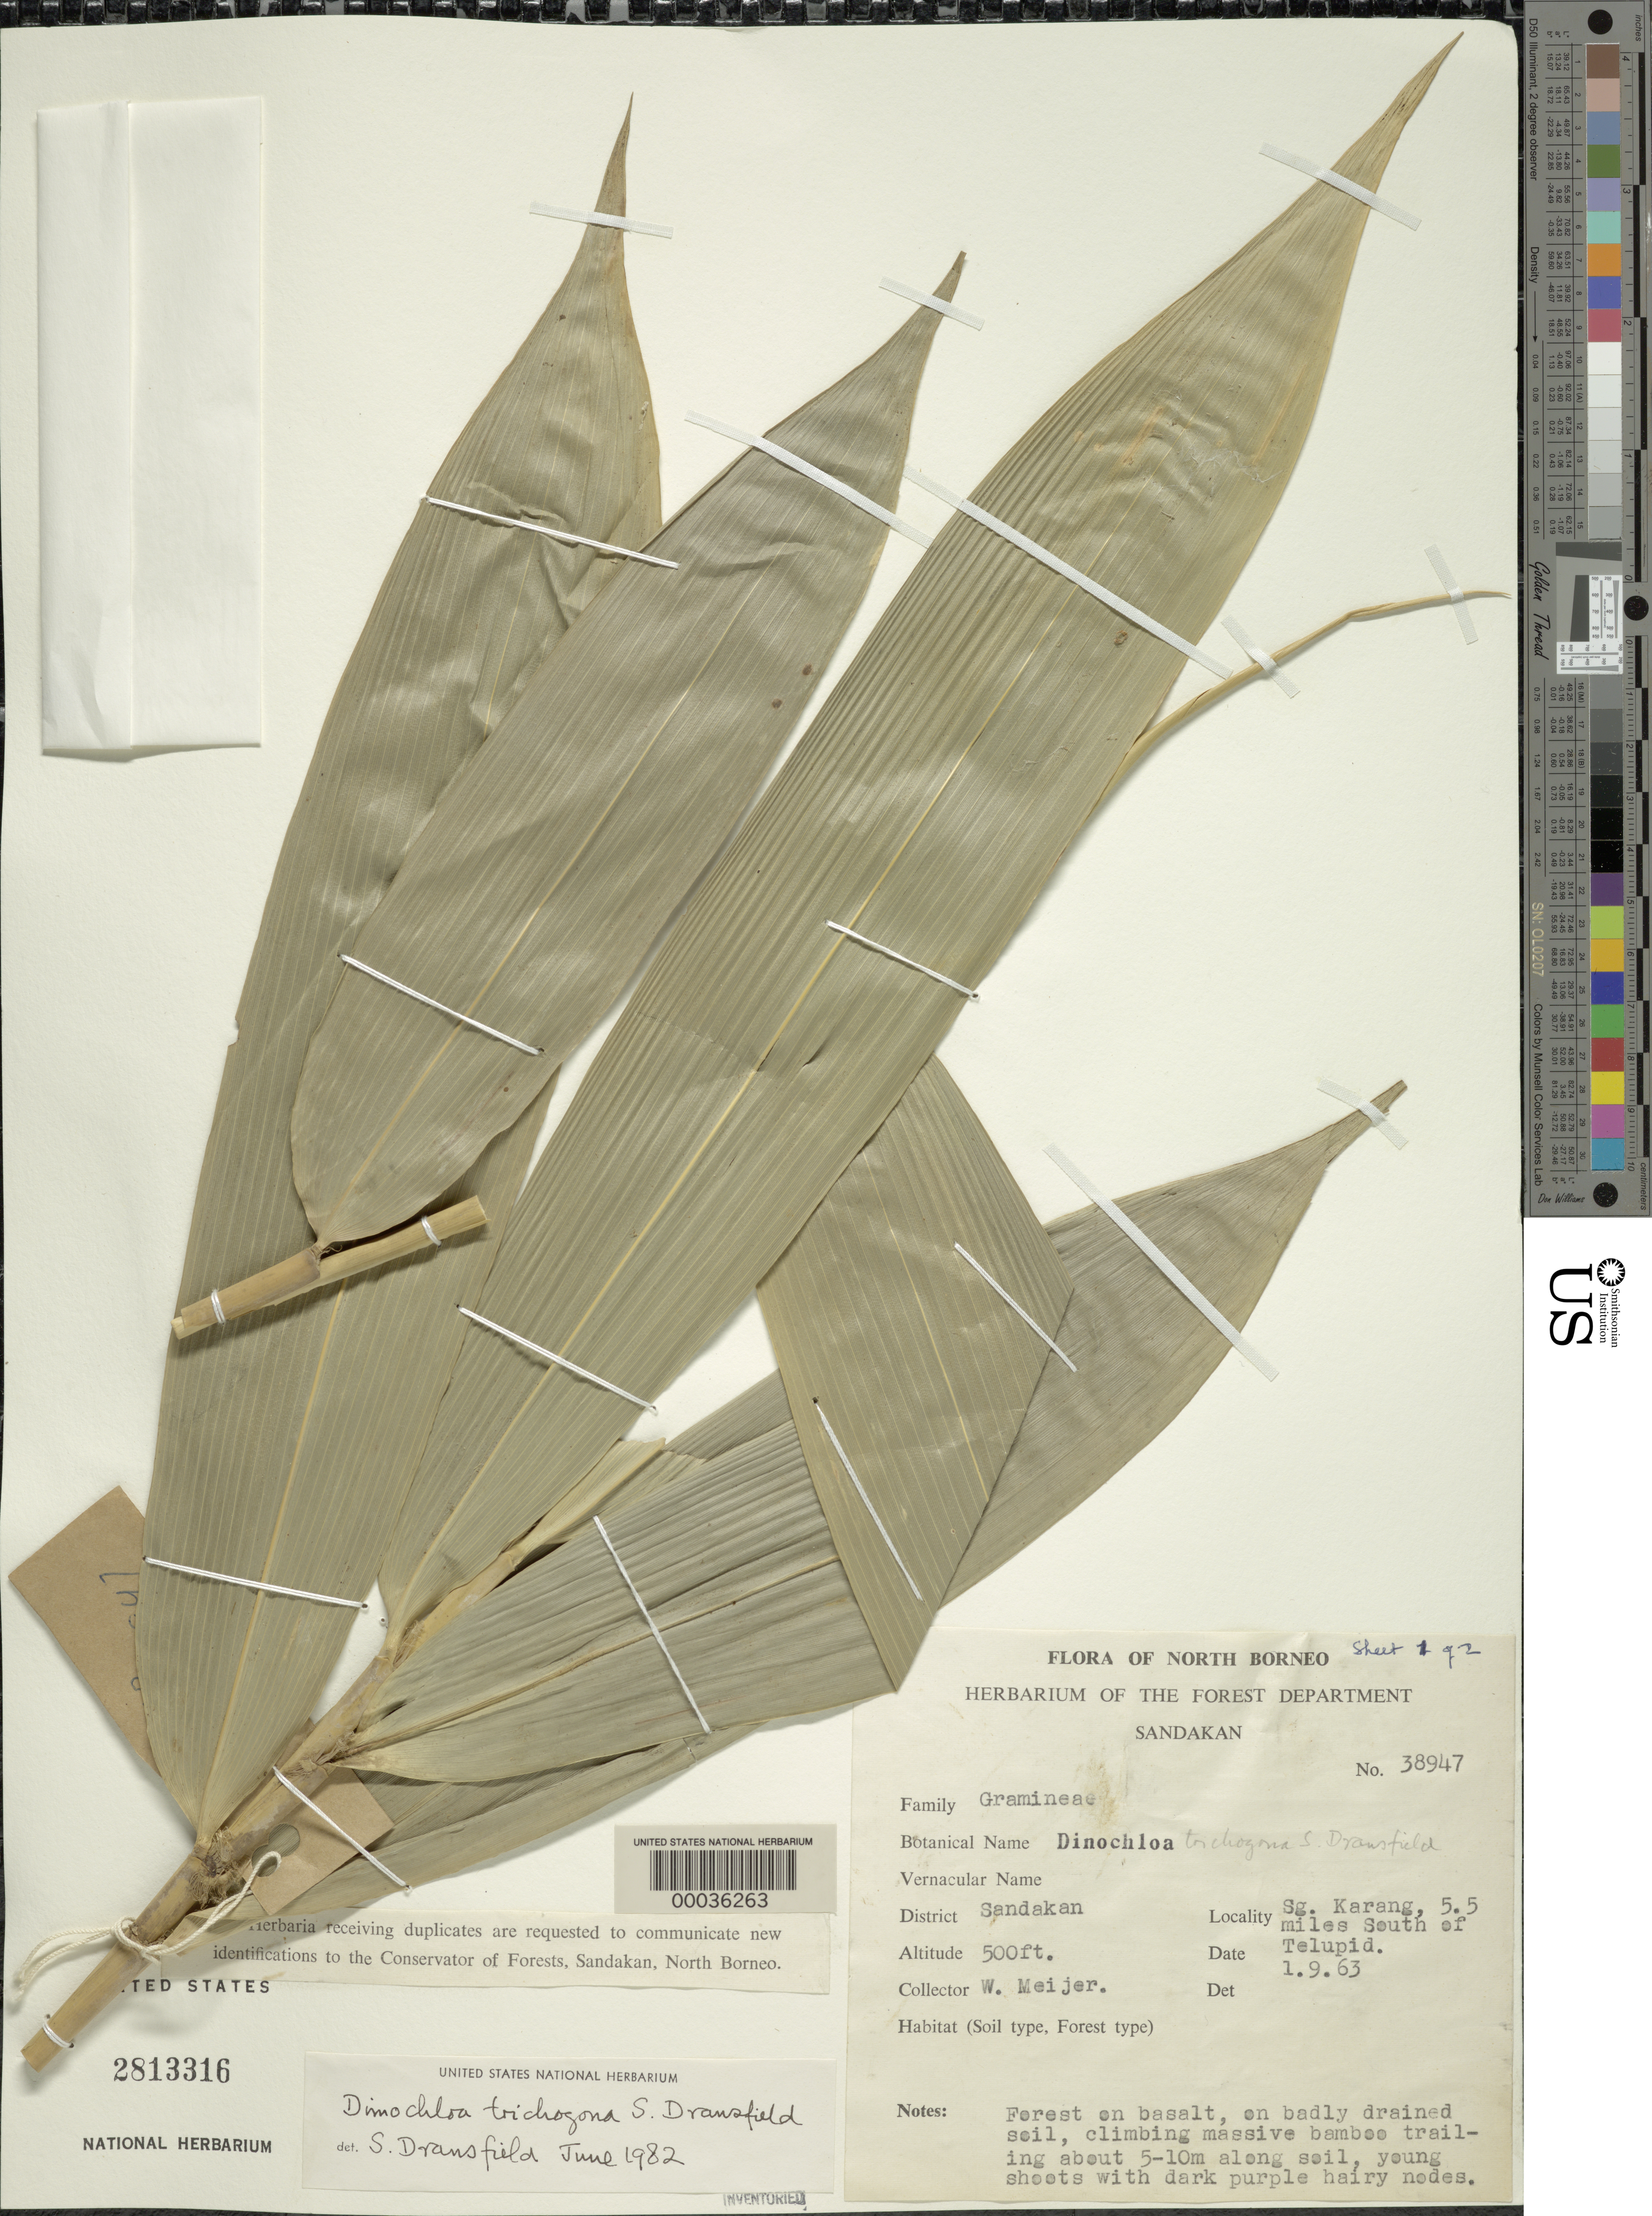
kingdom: Plantae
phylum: Tracheophyta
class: Liliopsida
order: Poales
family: Poaceae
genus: Dinochloa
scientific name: Dinochloa trichogona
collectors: W. Meijer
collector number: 38947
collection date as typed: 01 Sep 1963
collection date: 1963-09-01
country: Malaysia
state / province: Sabah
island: Borneo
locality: Dist. sandakan, sg. karang, 5.5 miles s of telupid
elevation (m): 153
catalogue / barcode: US 2813316